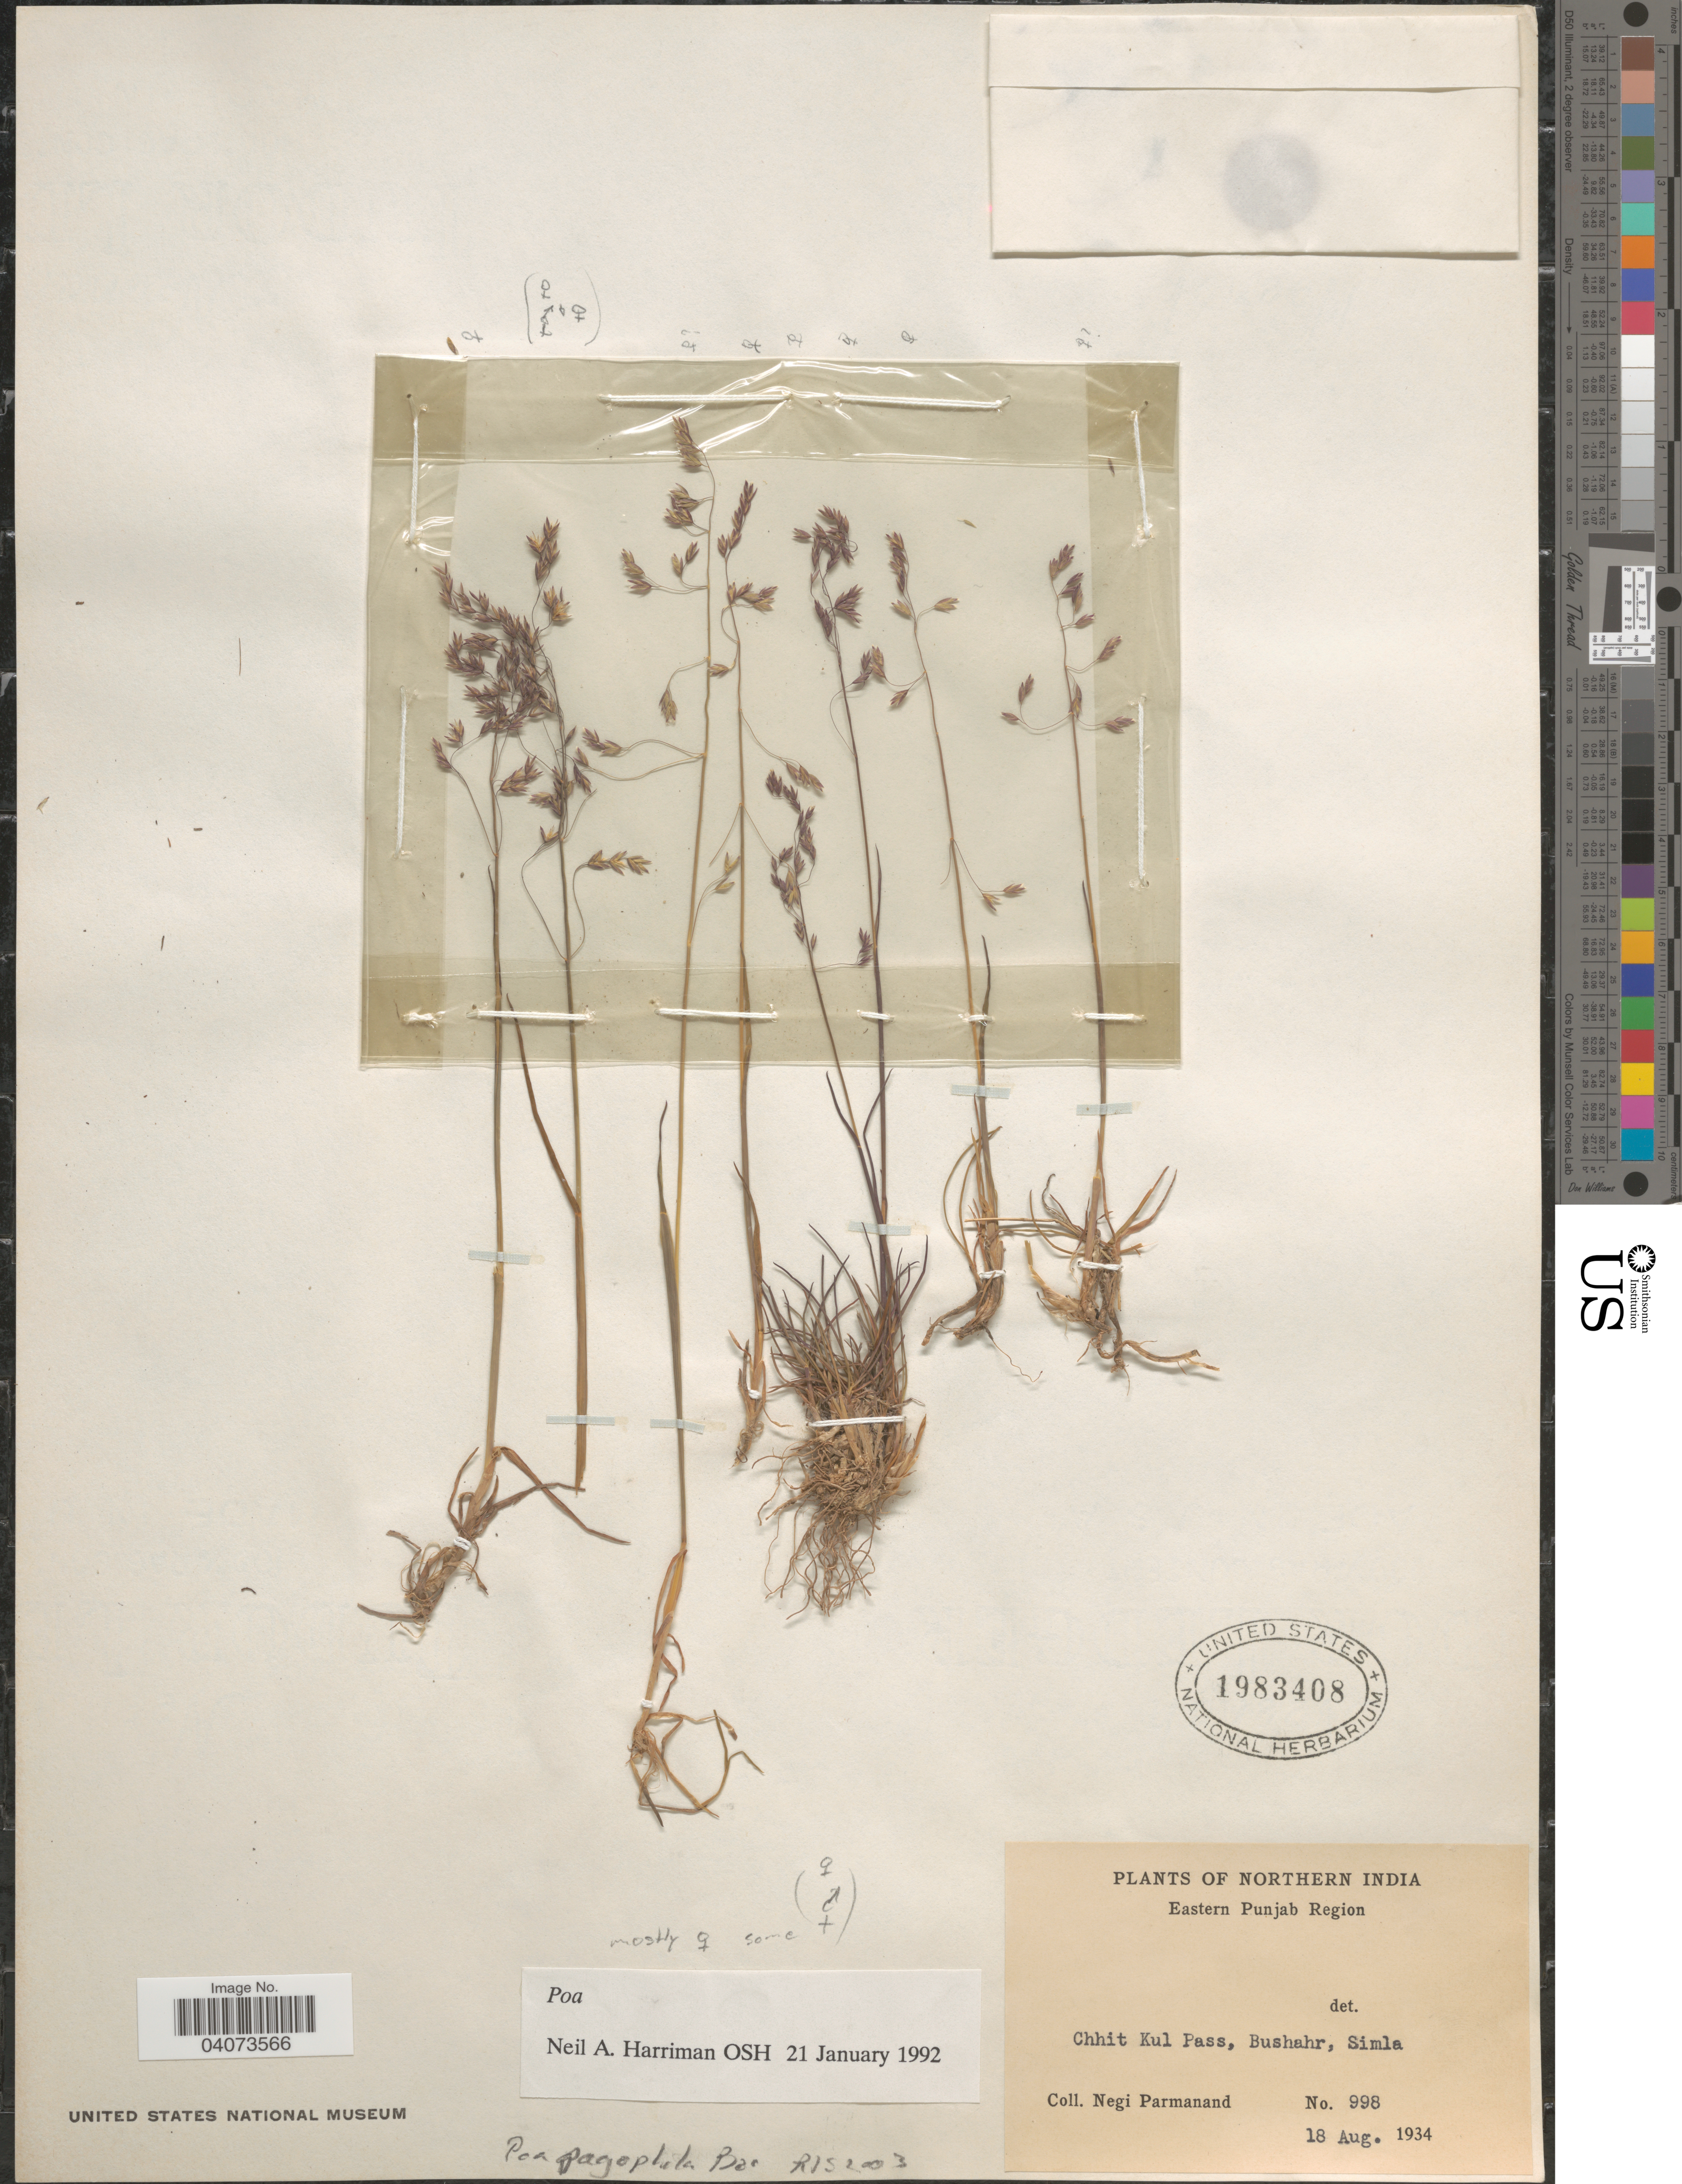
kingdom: Plantae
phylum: Tracheophyta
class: Liliopsida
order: Poales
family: Poaceae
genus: Poa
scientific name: Poa pagophila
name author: Bor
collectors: N. Parmanand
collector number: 998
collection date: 1934-08-18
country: India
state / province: Himachal Pradesh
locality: Northern India. Eastern Punjab Region. Chhit Kul Pass, Bushahr, Simla.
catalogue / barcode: US 1983408